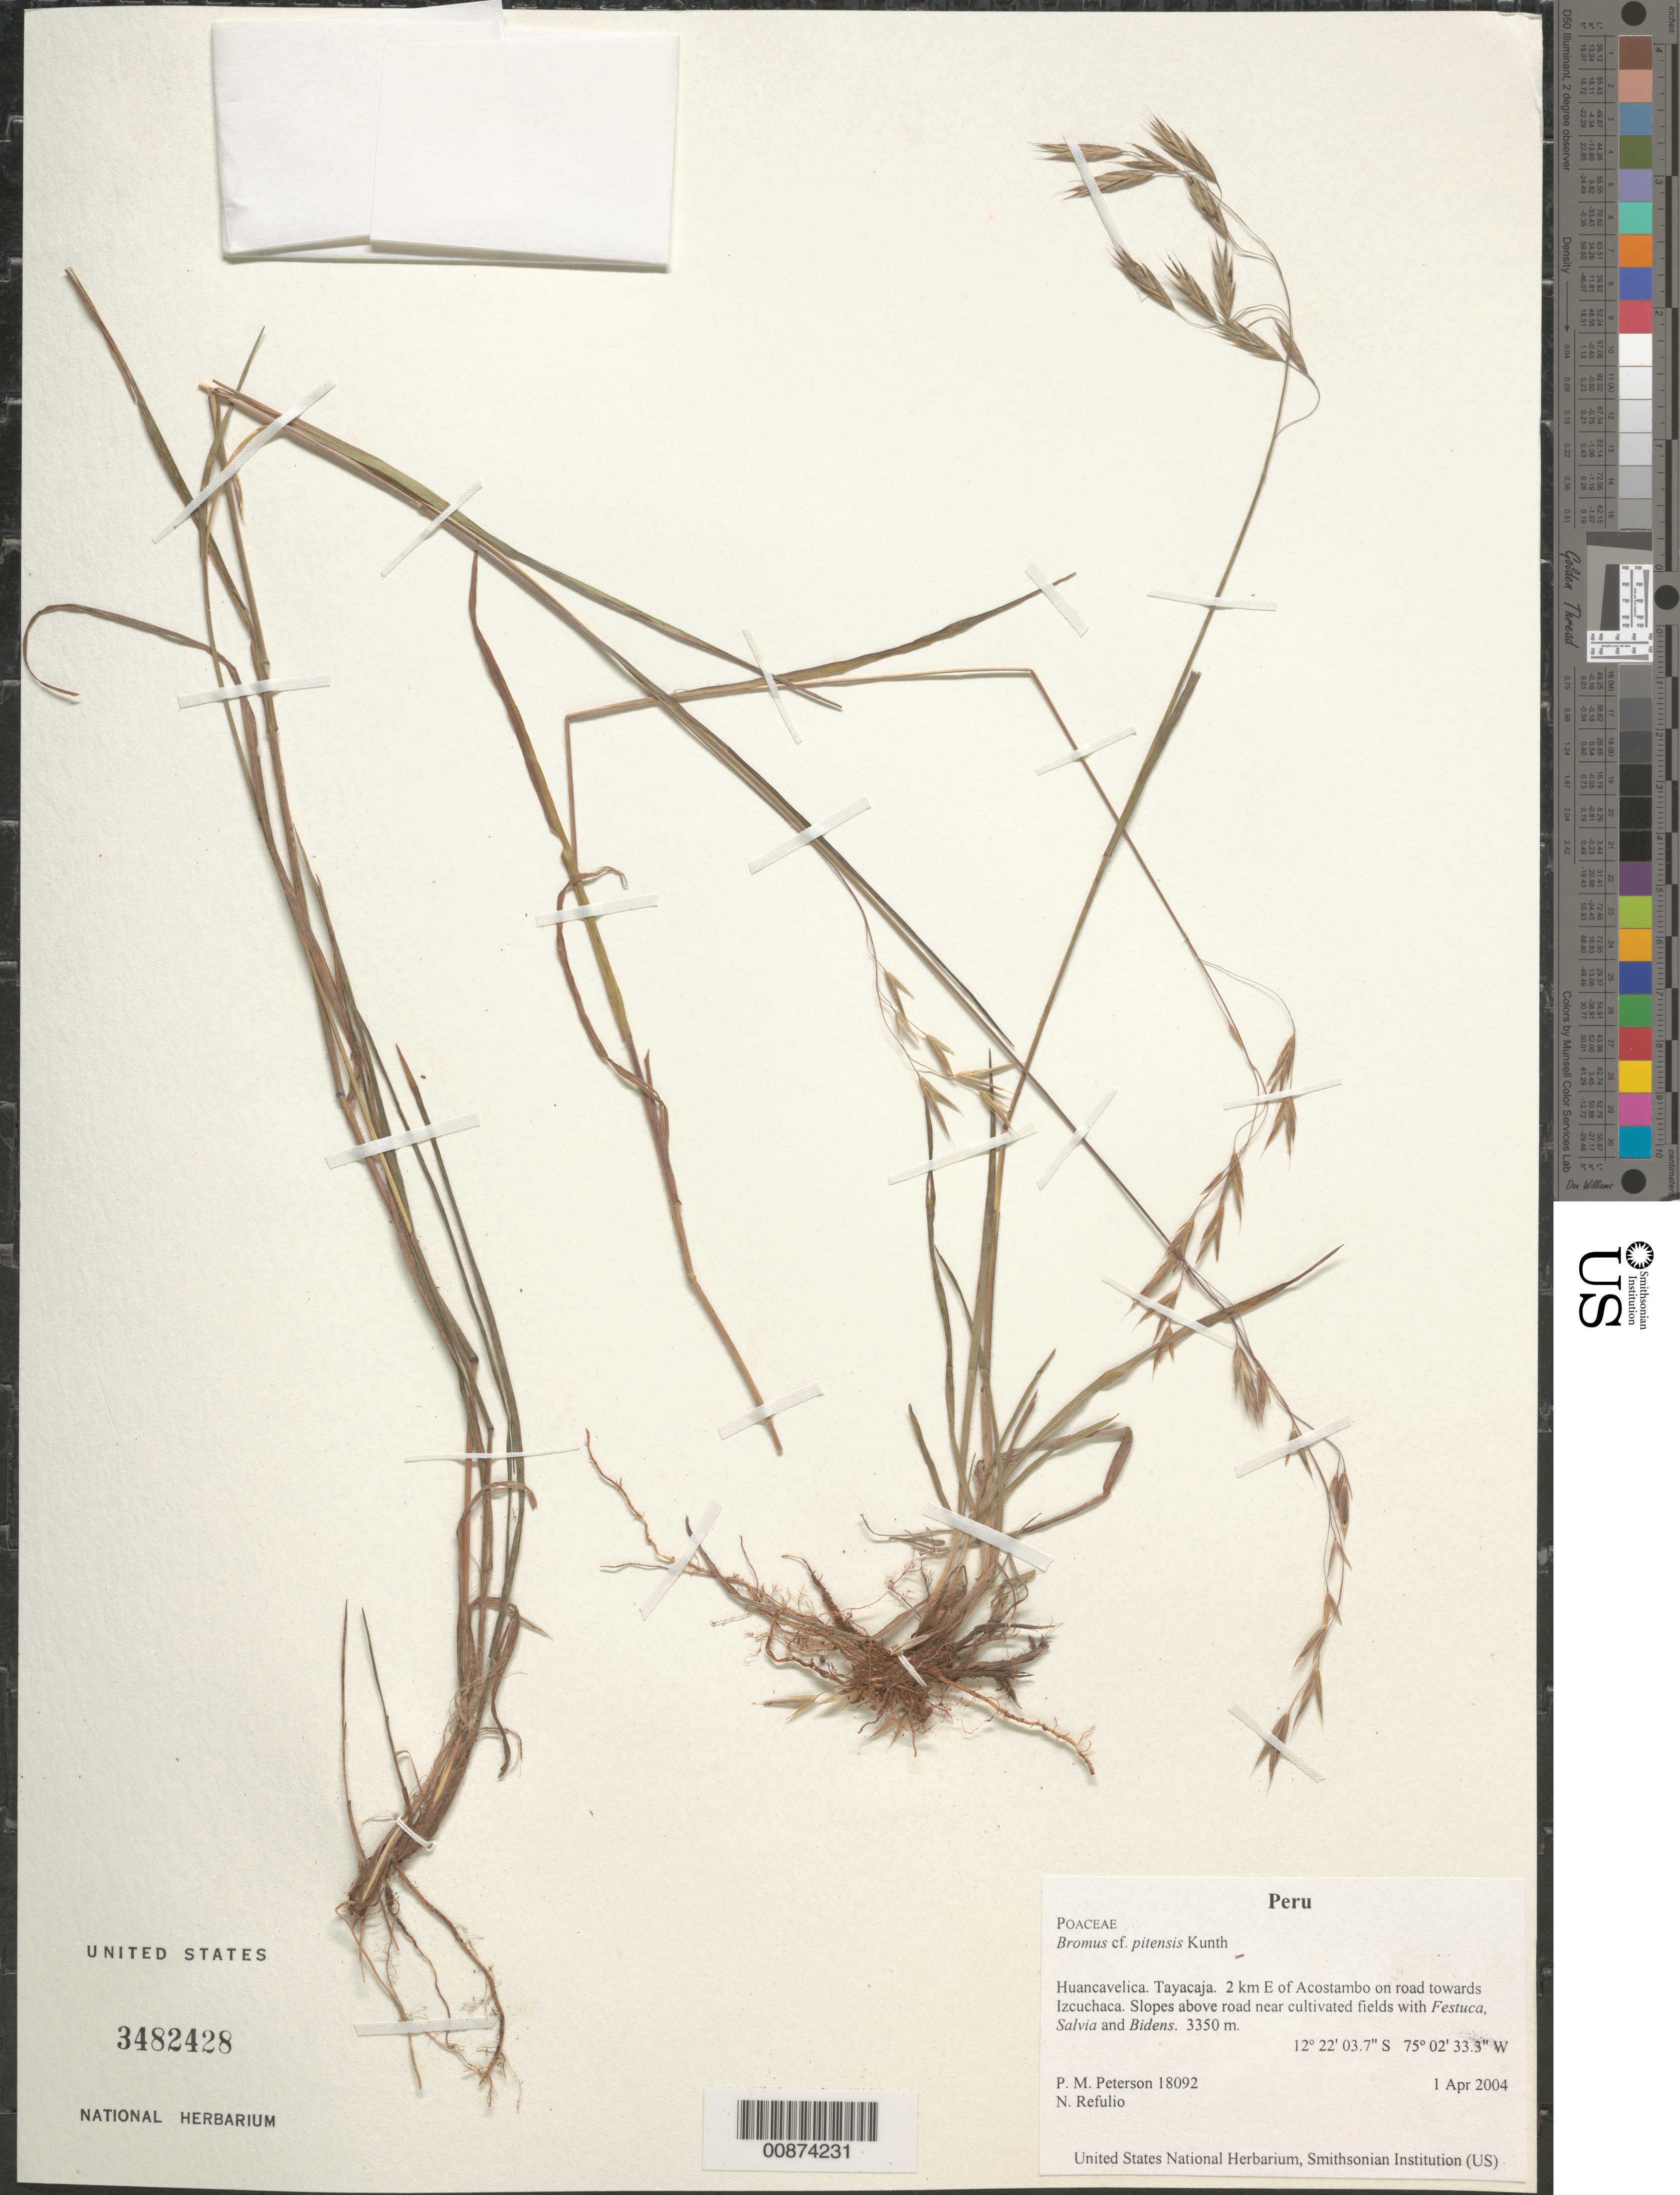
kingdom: Plantae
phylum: Tracheophyta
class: Liliopsida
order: Poales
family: Poaceae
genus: Bromus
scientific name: Bromus modestus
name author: Renvoize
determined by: Peterson, Paul M., (BOT), Smithsonian Institution - National Museum of Natural History (UNITED STATES)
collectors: P. M. Peterson & N. Refulio-Rodríguez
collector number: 18092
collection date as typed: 01 Apr 2004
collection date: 2004-04-01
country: Peru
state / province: Huancavelica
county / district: Tayacaja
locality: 2 km E of Acostambo on road towards Izcuchaca. Slopes above road near cultivated fields with Festuca, Salvia and Bidens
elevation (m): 3350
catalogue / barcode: US 3482428